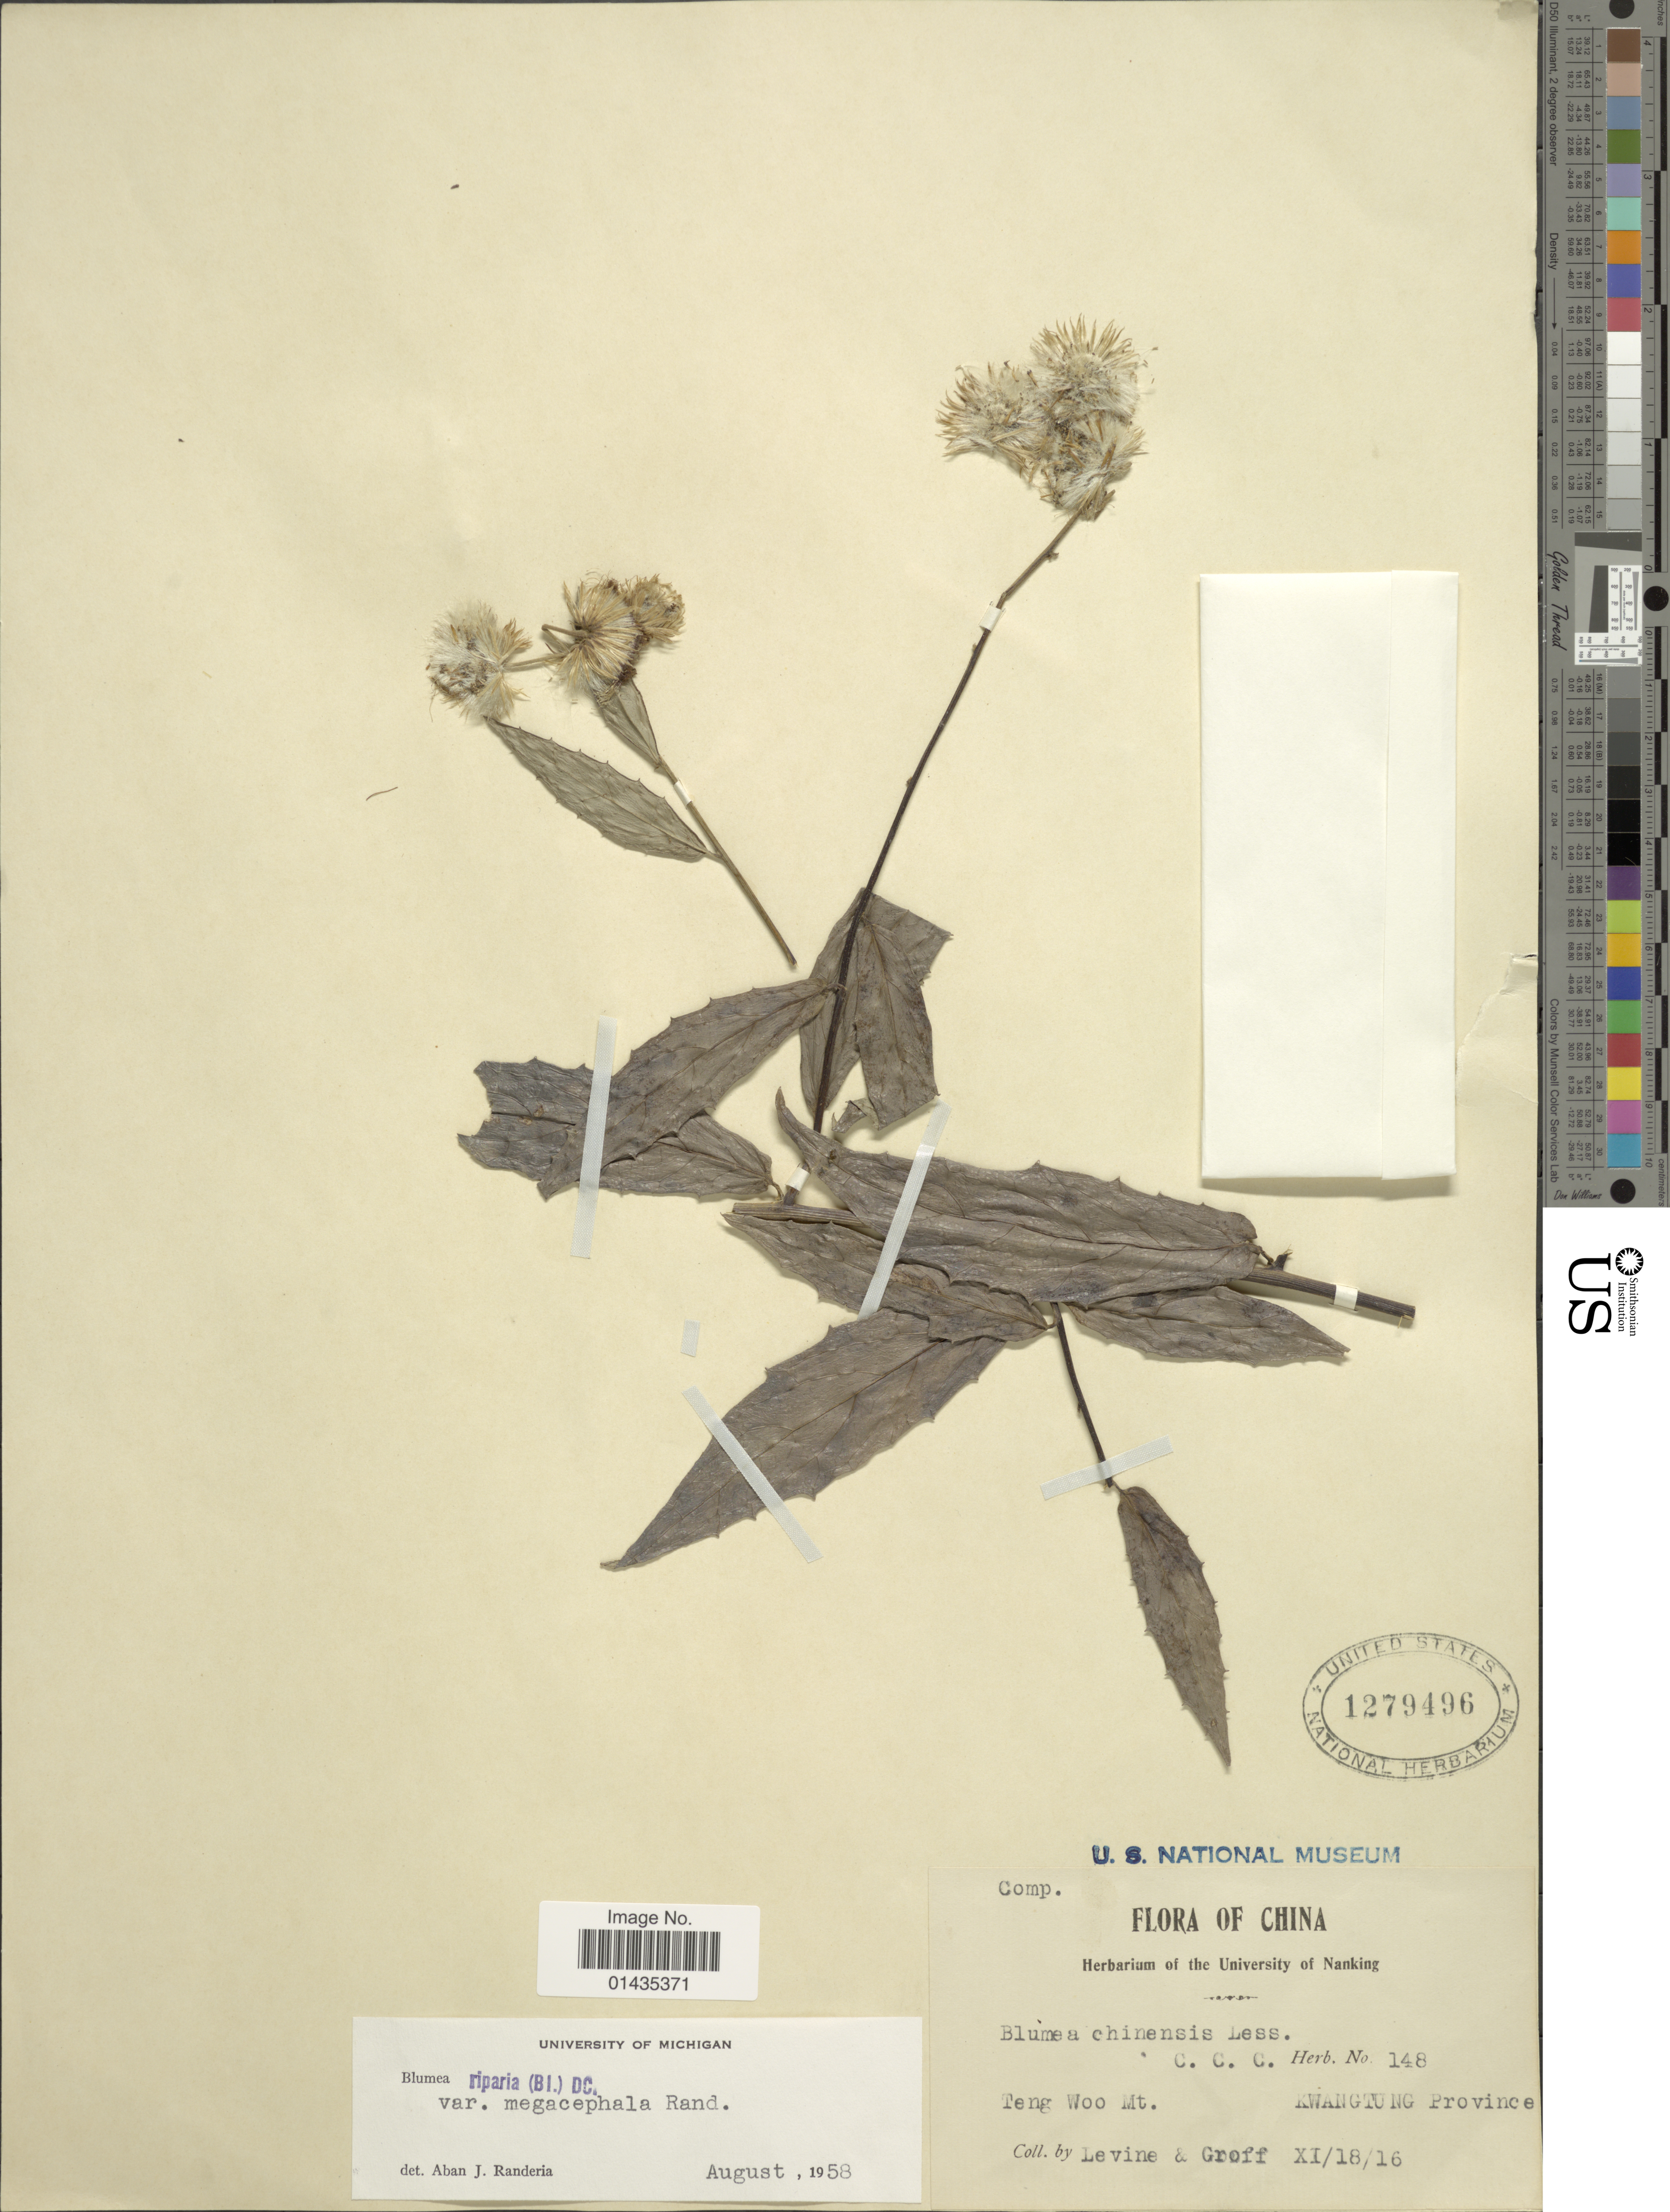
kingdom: Plantae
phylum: Tracheophyta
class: Magnoliopsida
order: Asterales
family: Asteraceae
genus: Blumea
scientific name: Blumea riparia var. megacephala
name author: Randeria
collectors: -. Levine & -- Groff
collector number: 148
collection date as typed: Transcribed d/m/y: 18/11/16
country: China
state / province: Guangdong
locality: Teng Woo Mt., Kwangtung Province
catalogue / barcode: US 1279496